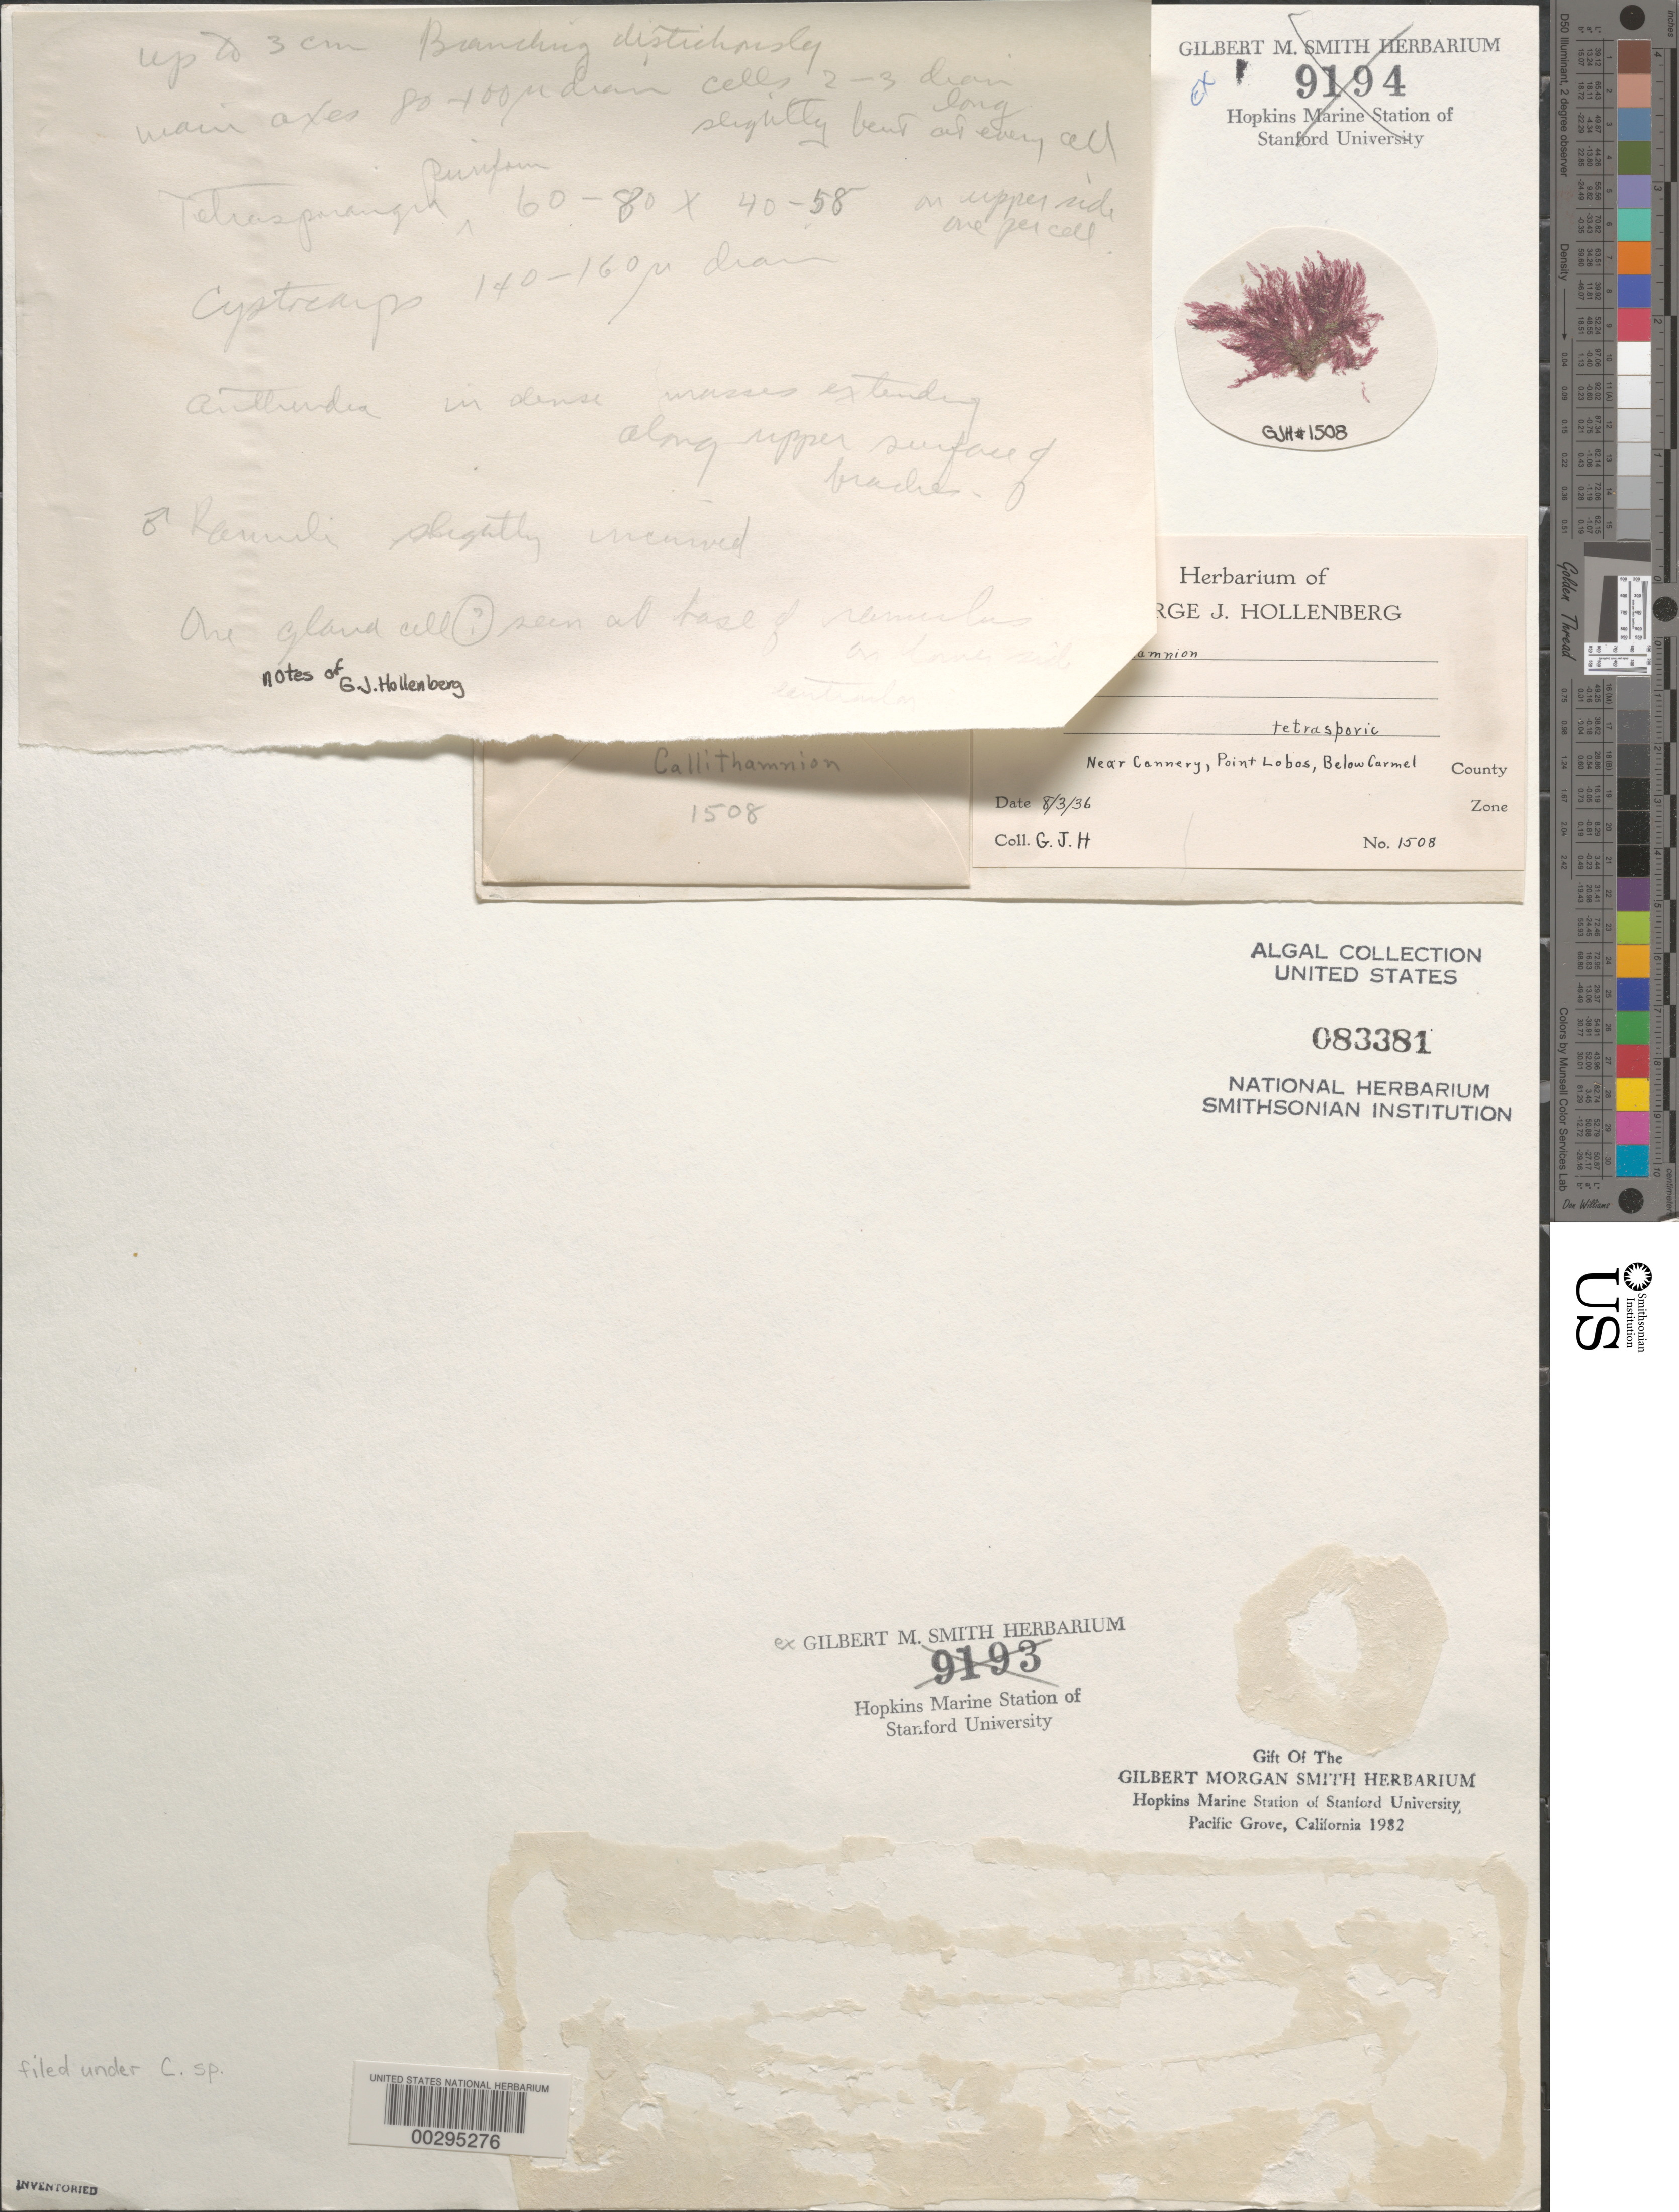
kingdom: Plantae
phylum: Rhodophyta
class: Florideophyceae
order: Ceramiales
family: Callithamniaceae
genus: Callithamnion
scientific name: Callithamnion sp.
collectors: G. Hollenberg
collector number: GJH 1508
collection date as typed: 03 Aug 1936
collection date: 1936-08-03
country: United States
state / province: California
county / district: Monterey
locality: Point Lobos, below Carmel, near Cannery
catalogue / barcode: US 83381